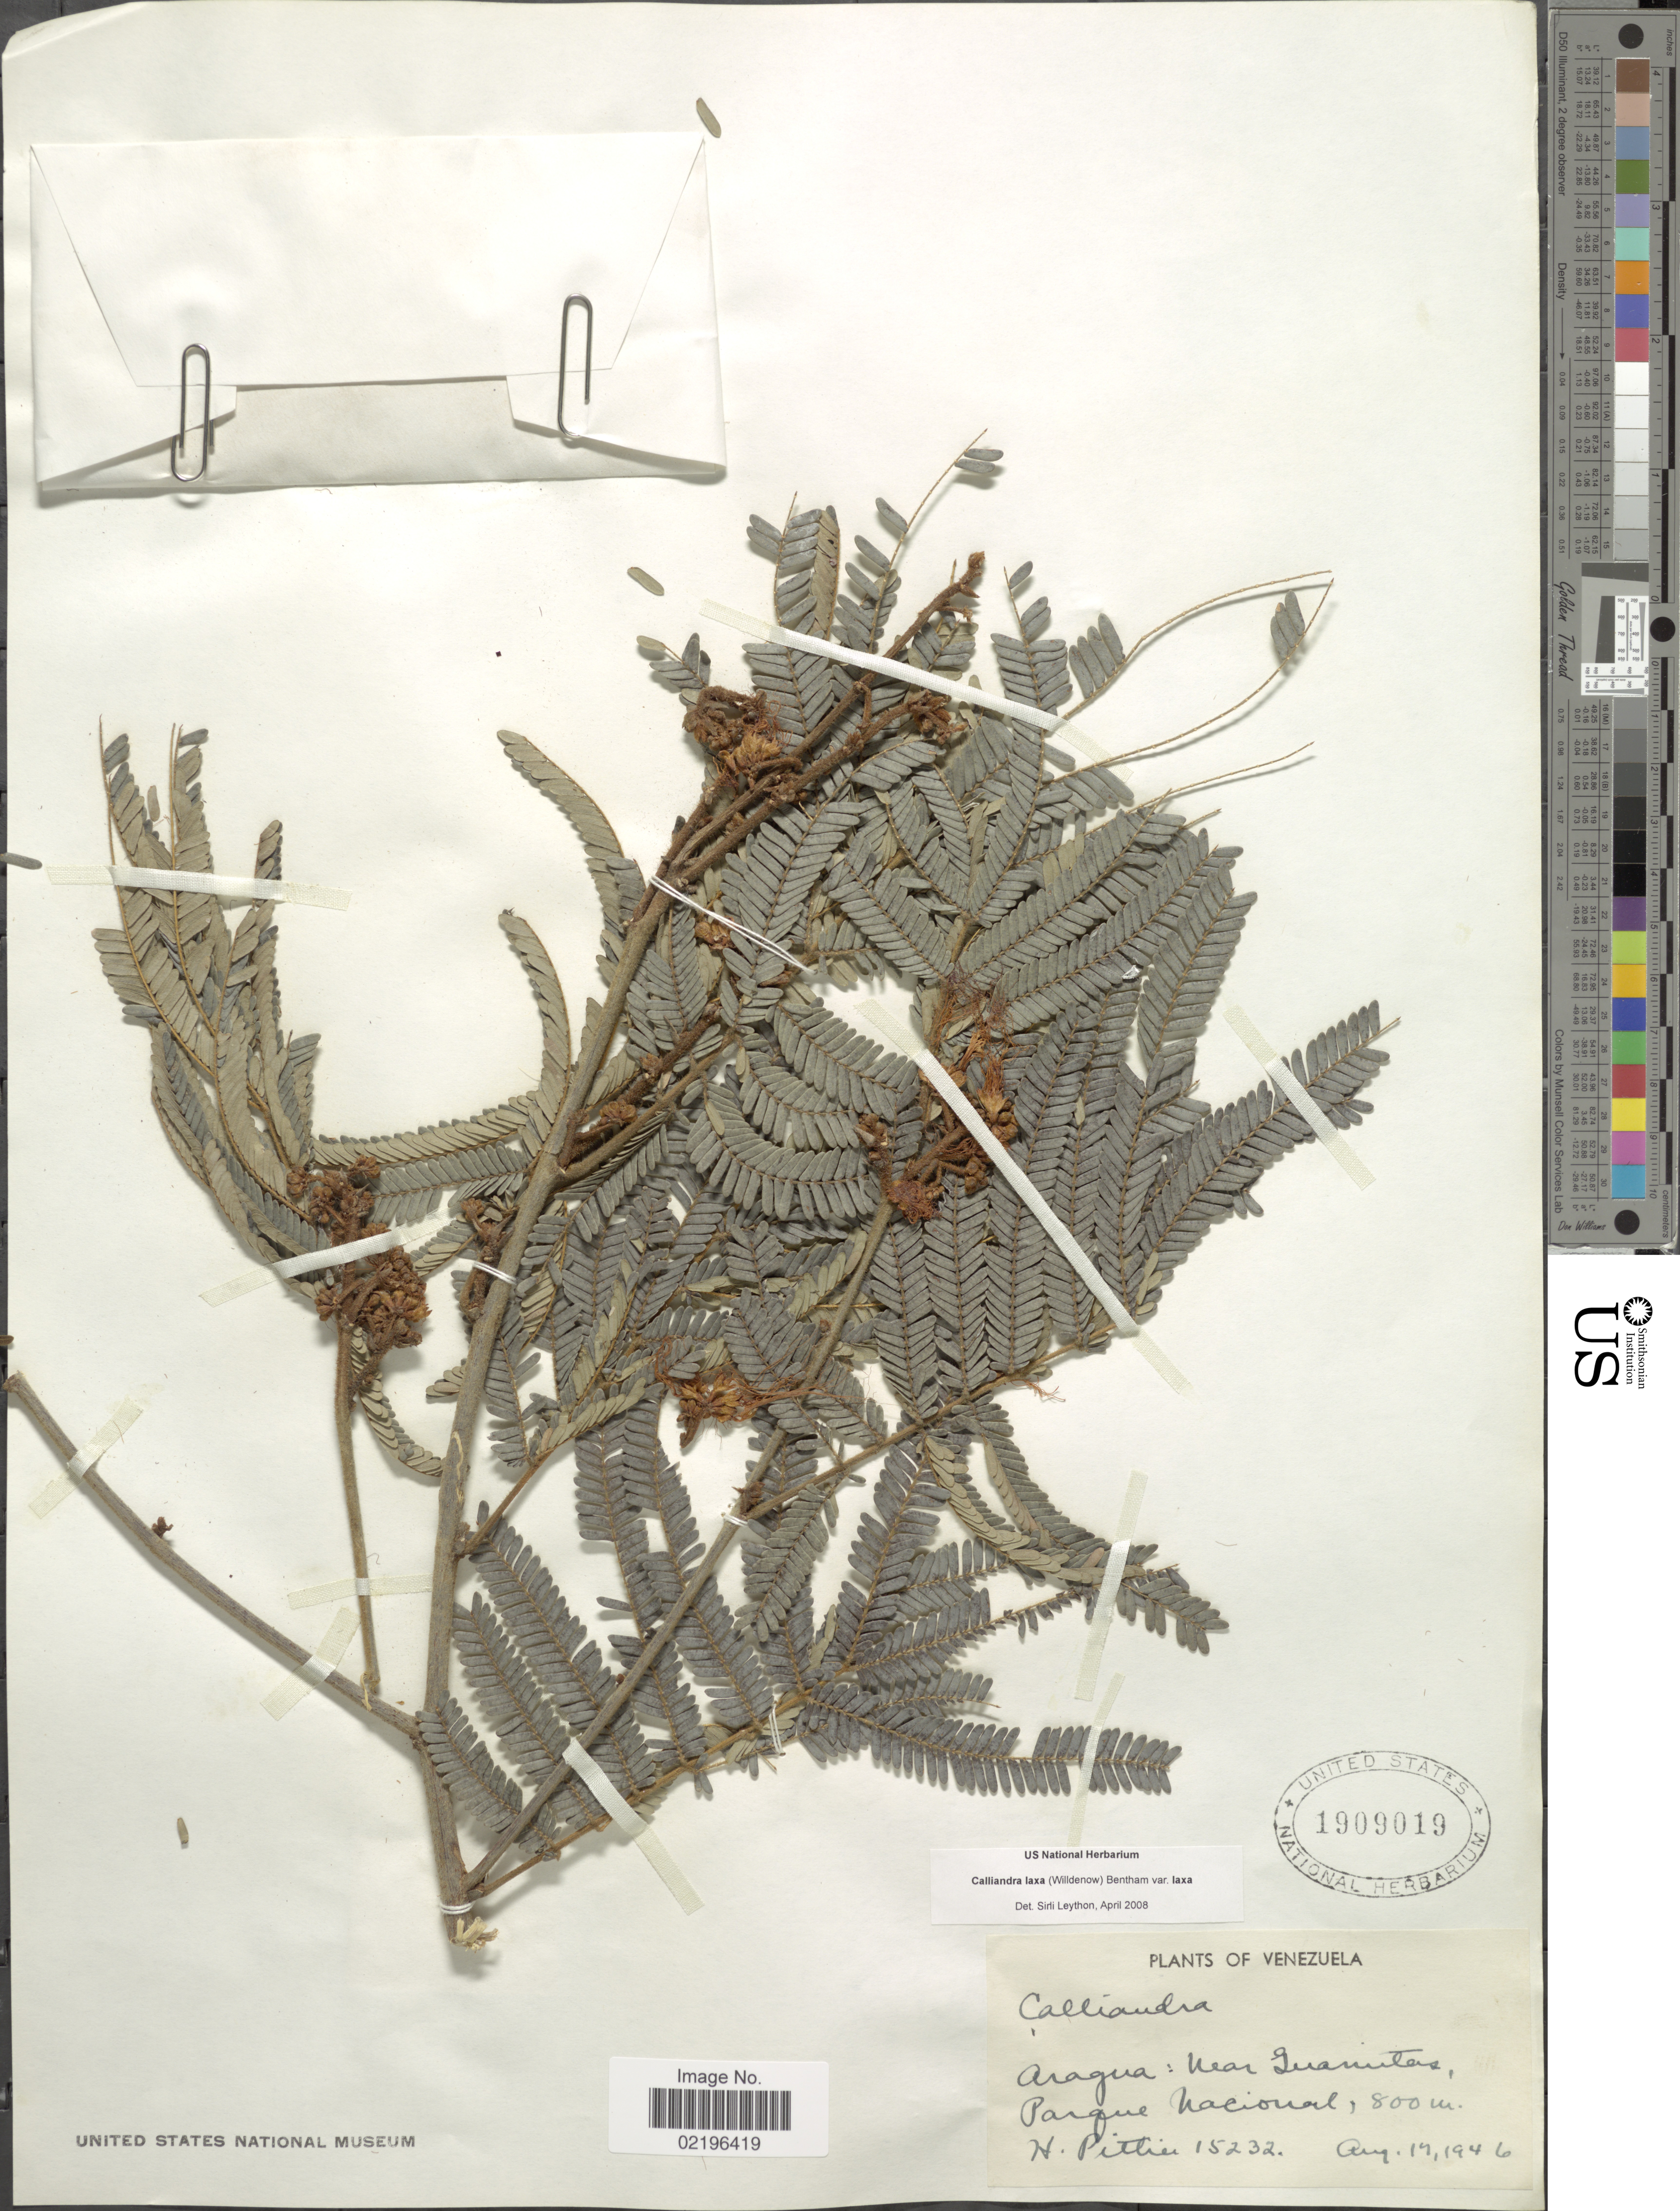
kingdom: Plantae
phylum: Tracheophyta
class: Magnoliopsida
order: Fabales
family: Fabaceae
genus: Calliandra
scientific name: Calliandra laxa var. laxa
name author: (Willd.) Benth.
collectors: H. F. Pittier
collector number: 15232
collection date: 1946-08-14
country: Venezuela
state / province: Aragua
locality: Near Guanitas, Parque Nacional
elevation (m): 800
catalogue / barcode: US 1909019